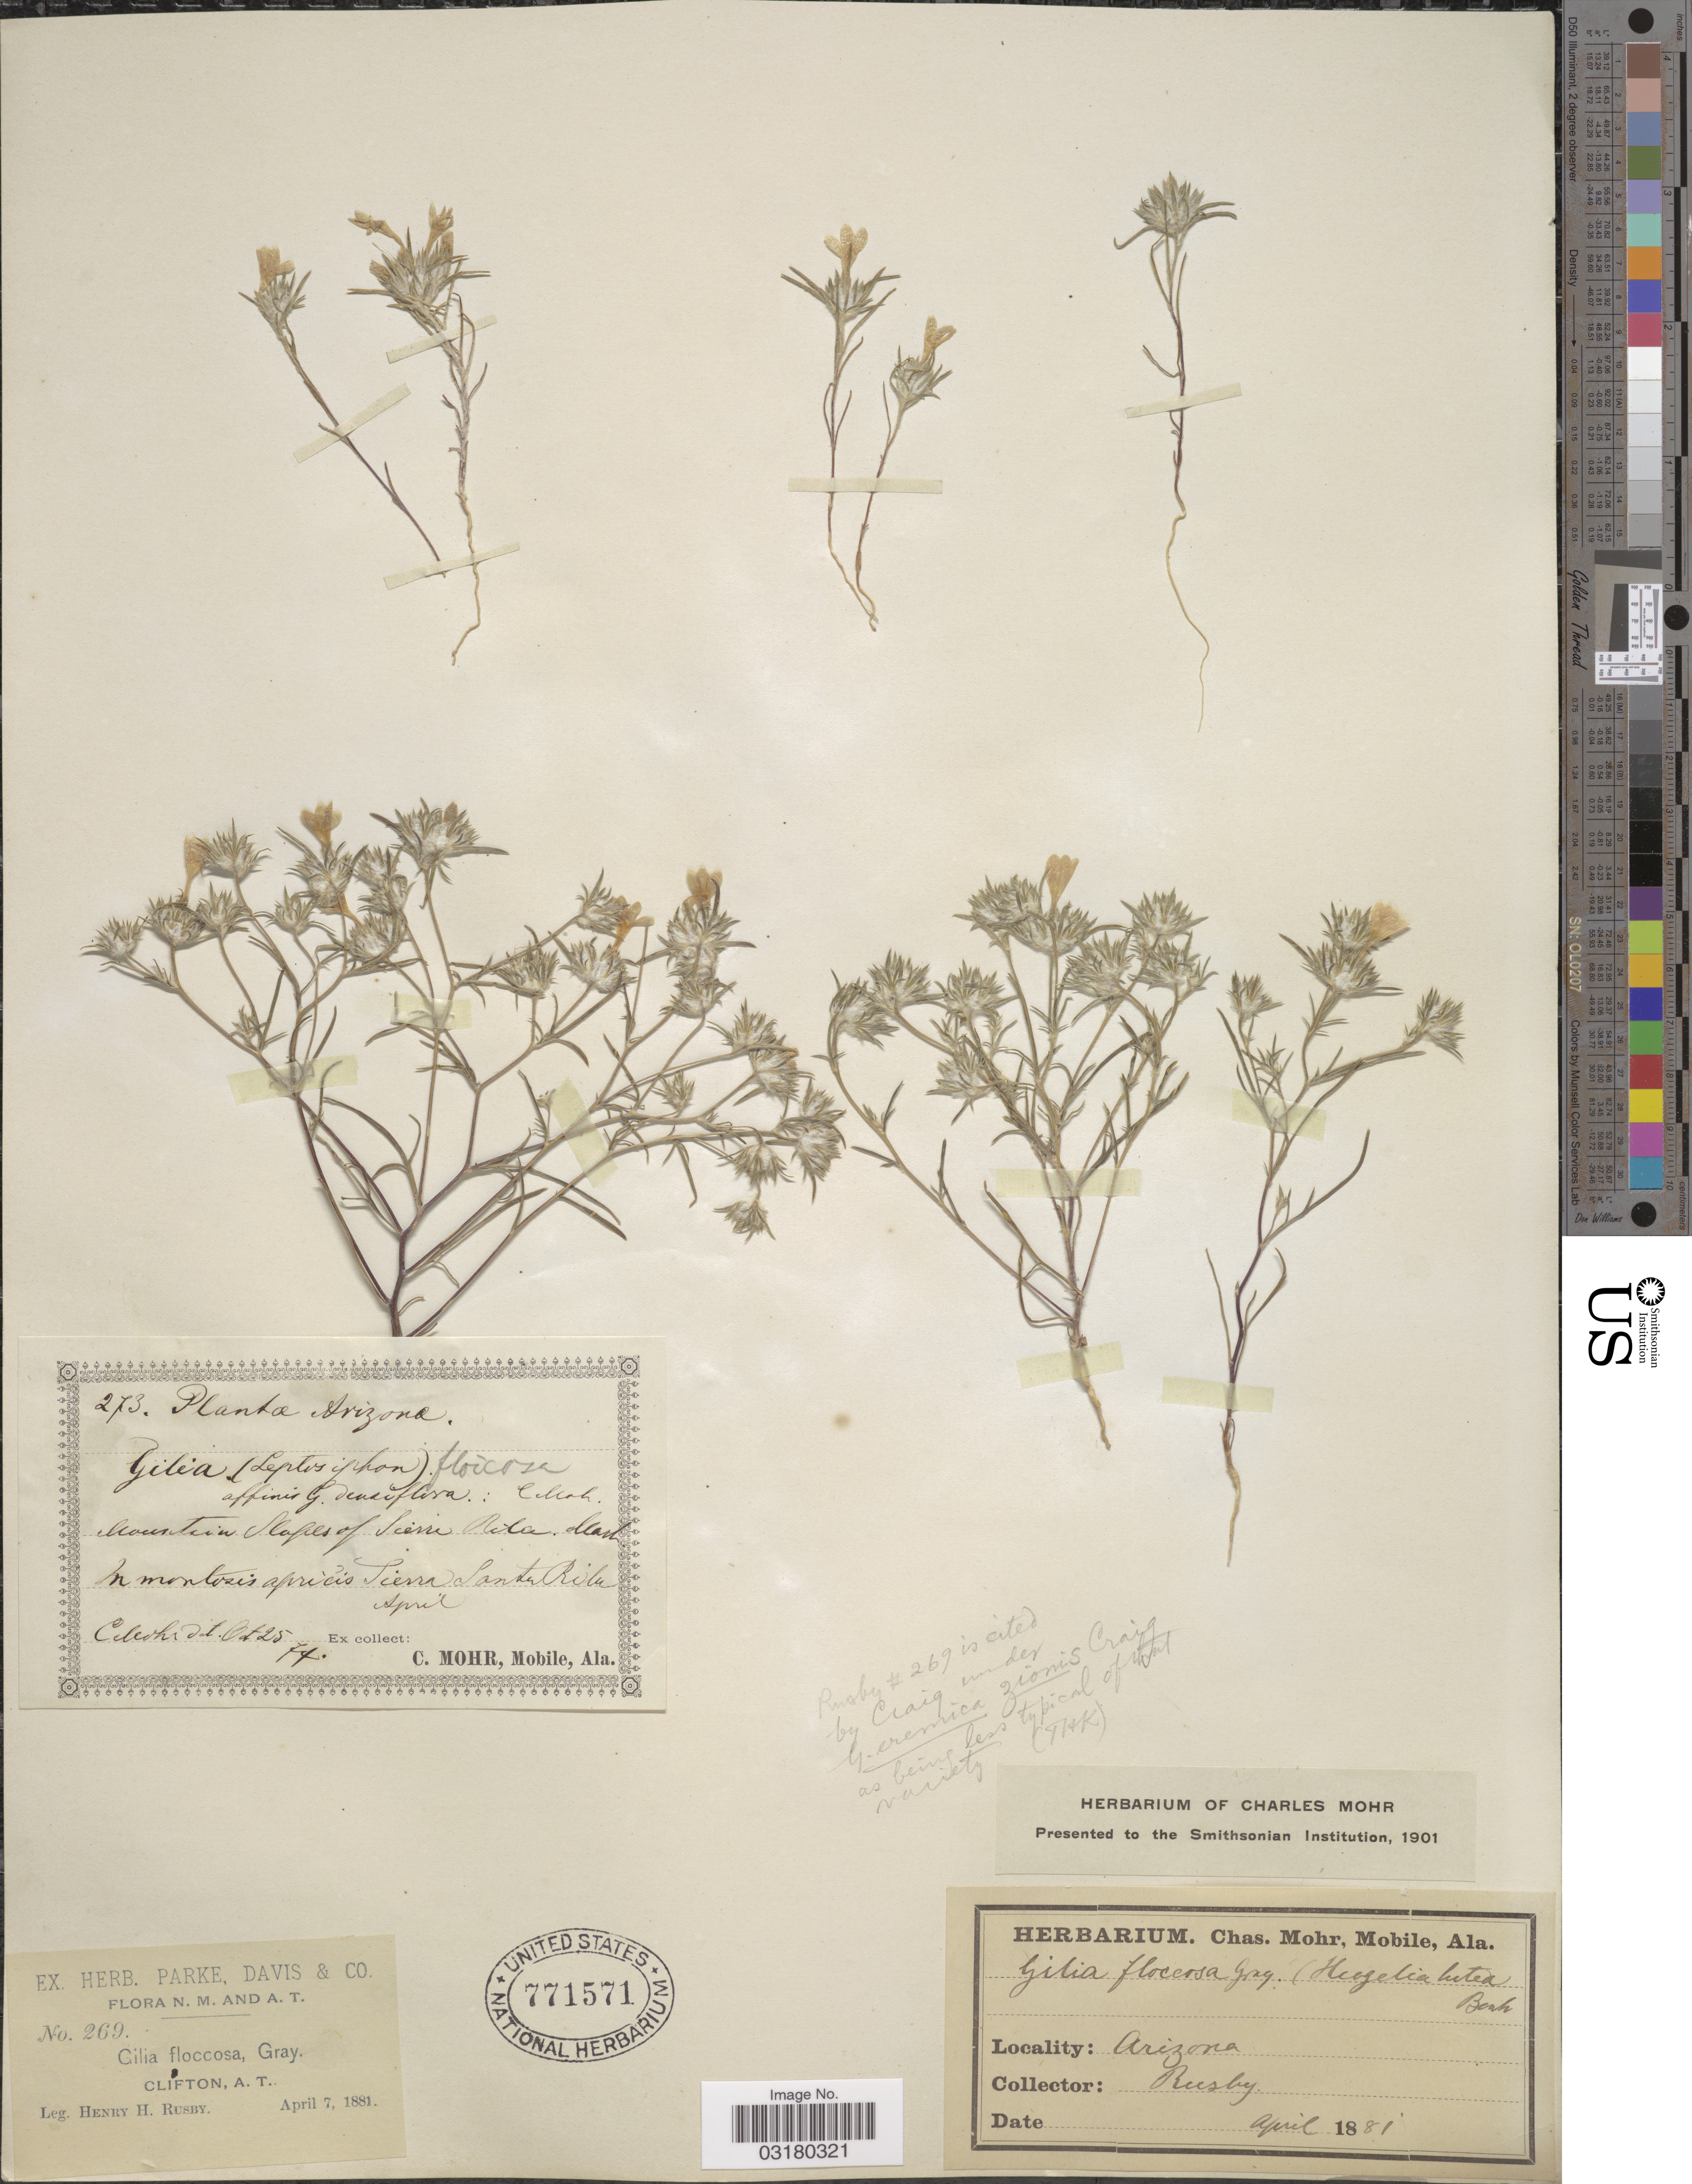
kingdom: Plantae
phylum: Tracheophyta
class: Magnoliopsida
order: Ericales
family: Polemoniaceae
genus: Eriastrum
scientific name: Eriastrum eremicum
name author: (Jeps.) H. Mason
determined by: Strong, Mark T., (BOT), Smithsonian Institution - National Museum of Natural History (UNITED STATES)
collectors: H. H. Rusby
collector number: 269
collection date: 1881-04-07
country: United States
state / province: Arizona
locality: Clifton, A.T.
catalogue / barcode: US 771571